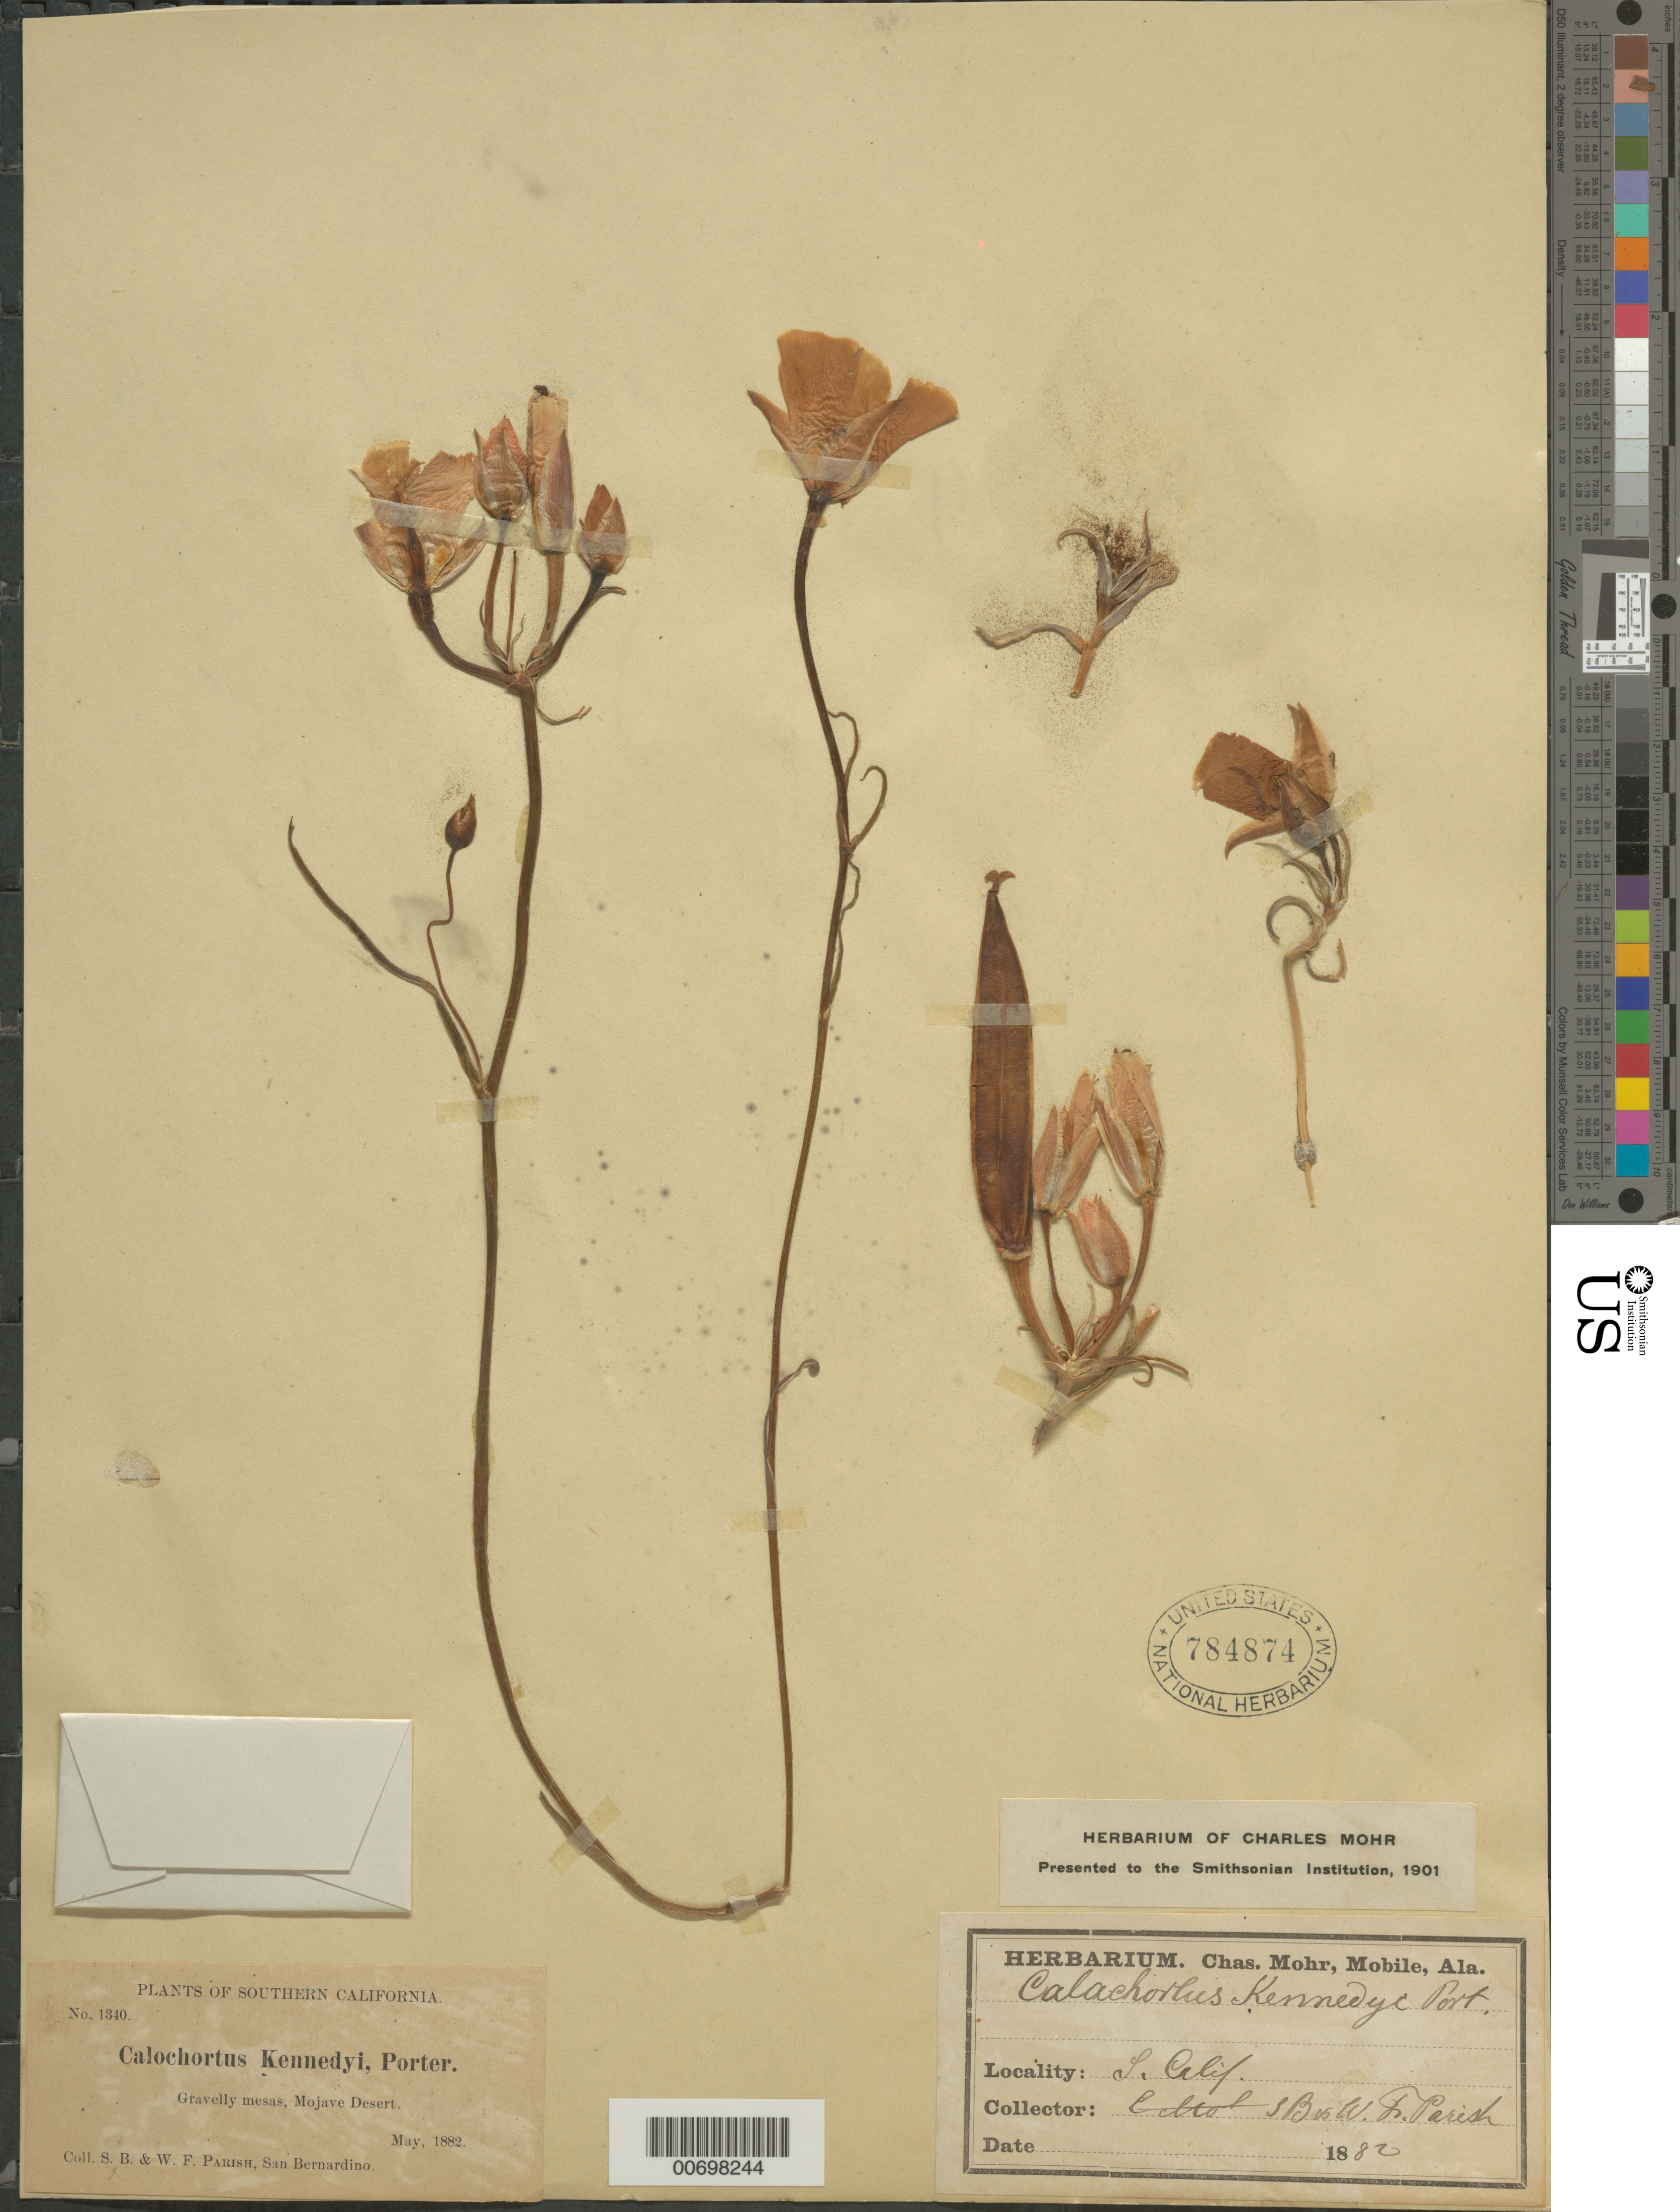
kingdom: Plantae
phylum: Tracheophyta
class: Liliopsida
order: Liliales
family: Liliaceae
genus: Calochortus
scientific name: Calochortus kennedyi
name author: Porter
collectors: S. B. Parish & W. F. Parish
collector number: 1340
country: United States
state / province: California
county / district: San Bernardino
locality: Gravelly mesas, Mojave Desert.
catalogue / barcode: US 784874